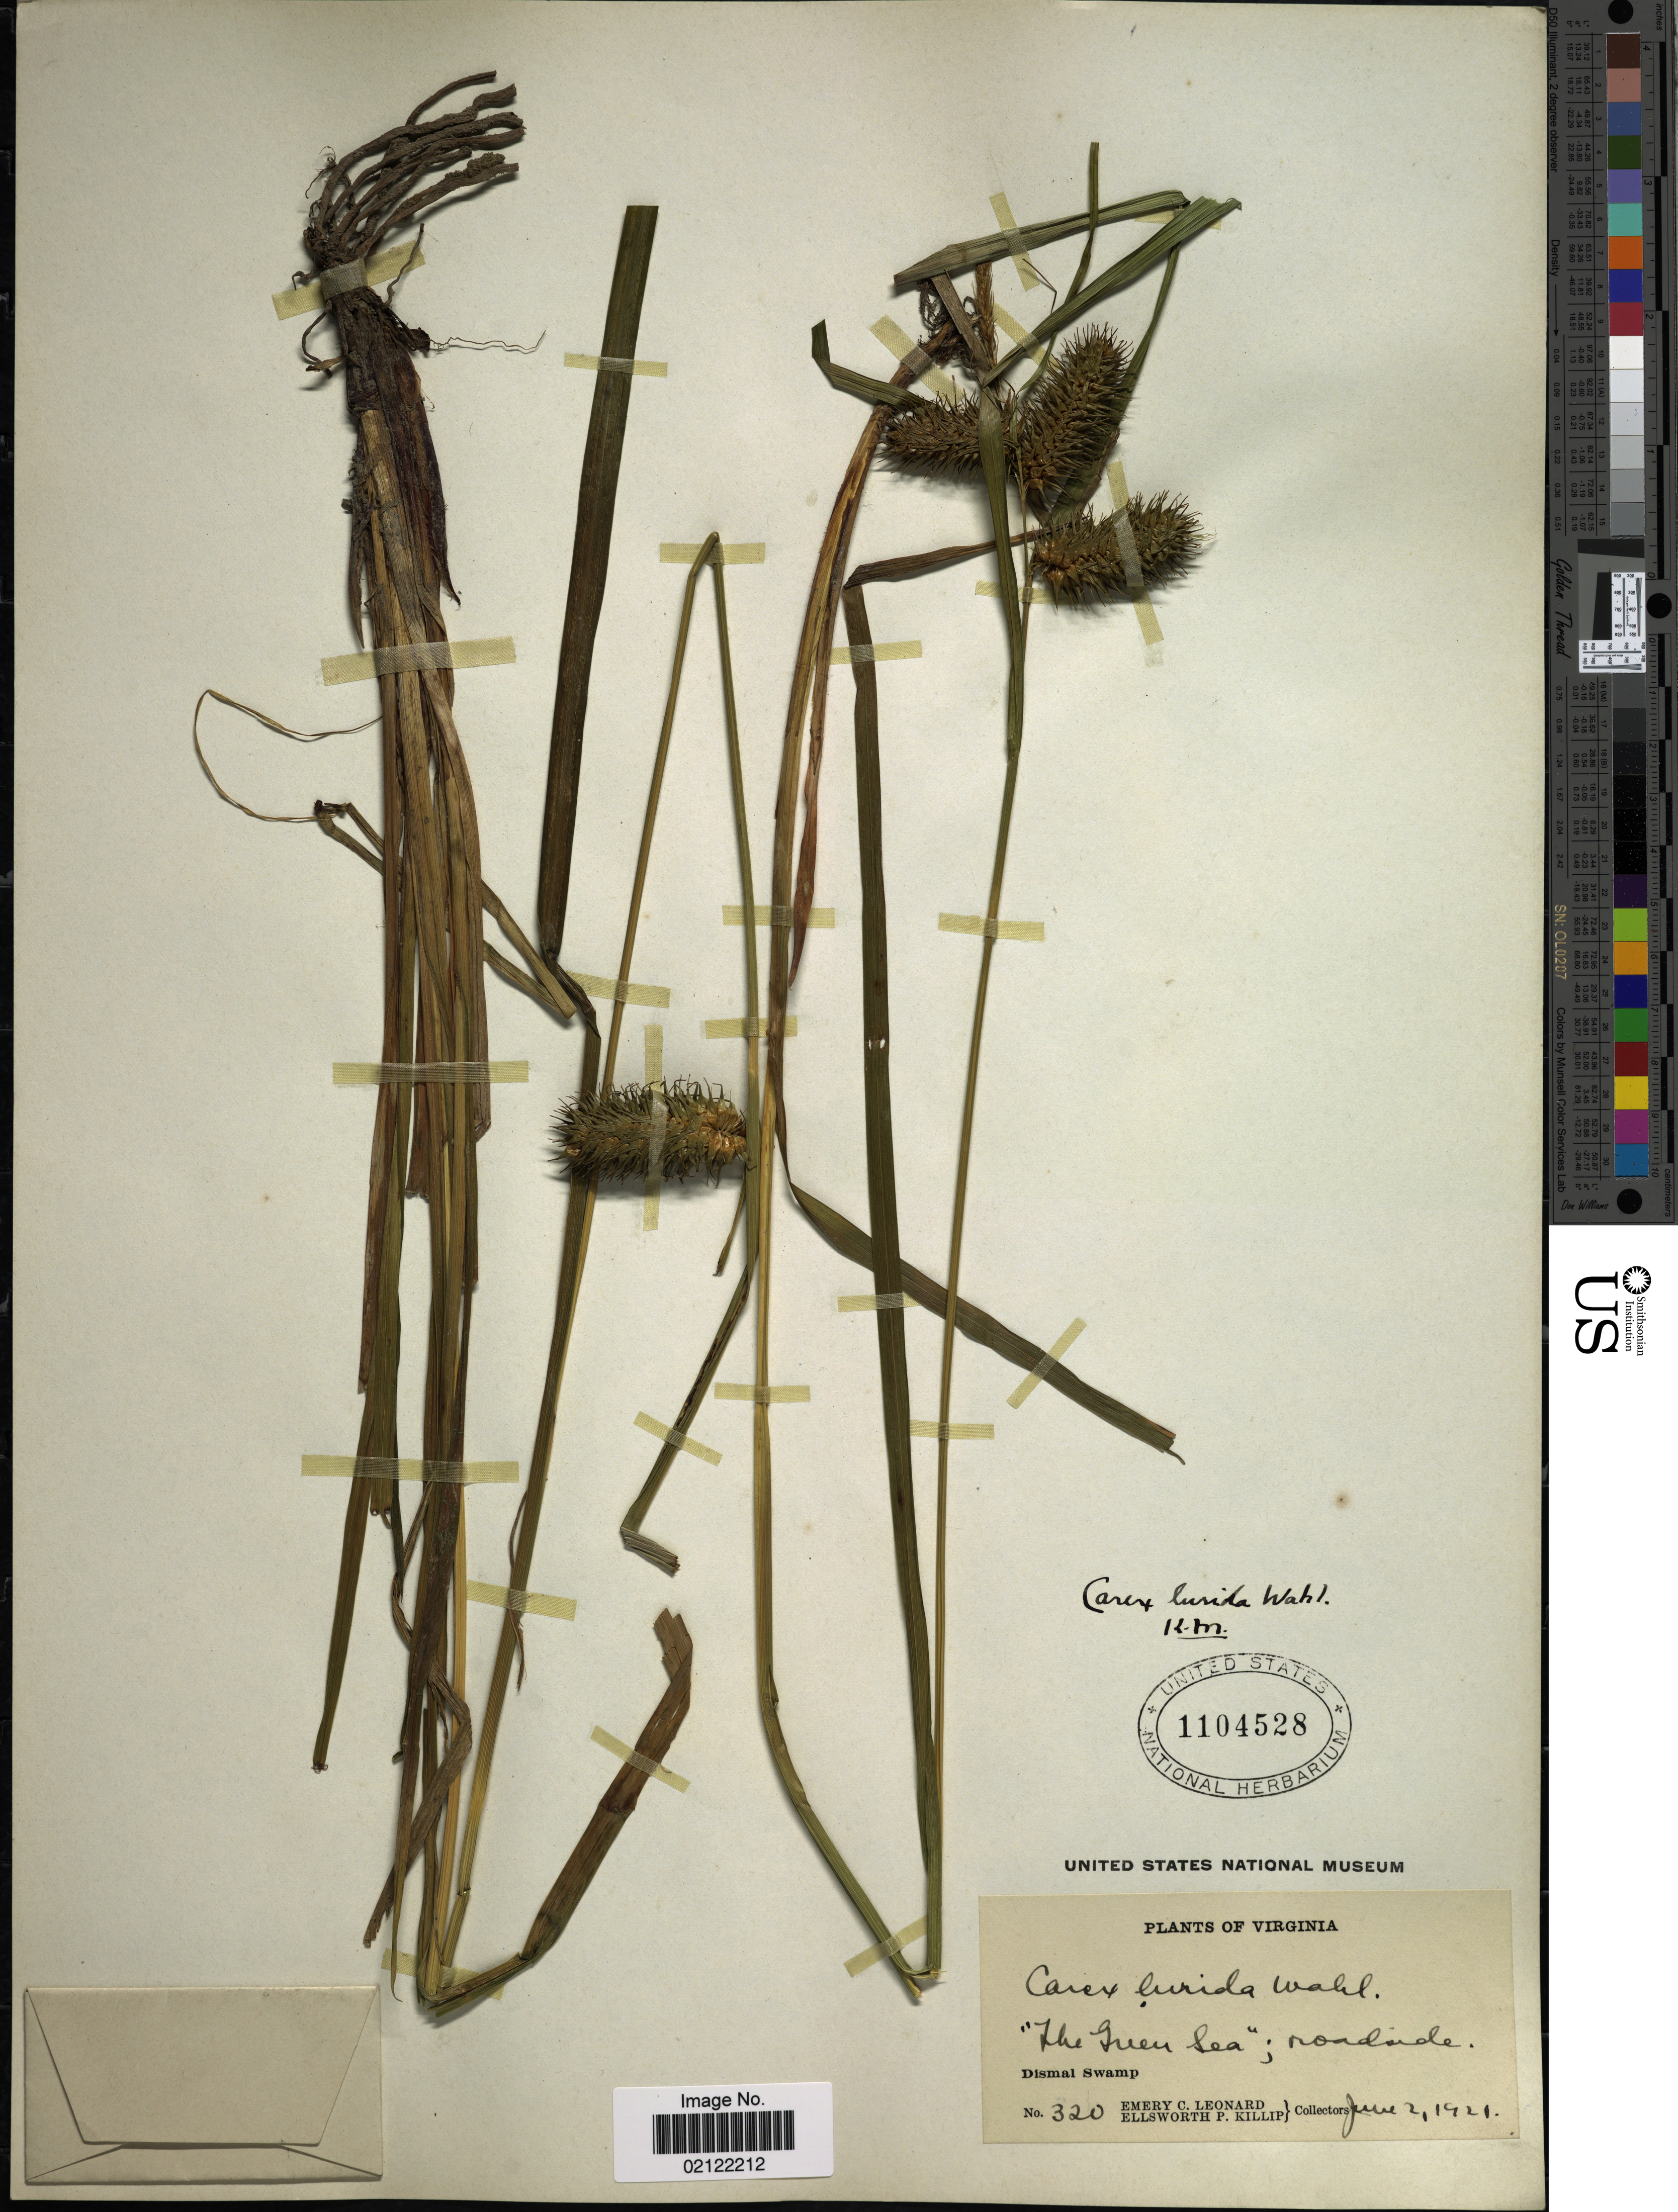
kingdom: Plantae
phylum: Tracheophyta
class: Liliopsida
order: Poales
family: Cyperaceae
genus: Carex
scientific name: Carex lurida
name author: Wahlenb.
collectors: E. C. Leonard & E. P. Killip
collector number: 320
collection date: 1921-06-02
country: United States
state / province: Virginia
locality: The Green Sea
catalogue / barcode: US 1104528